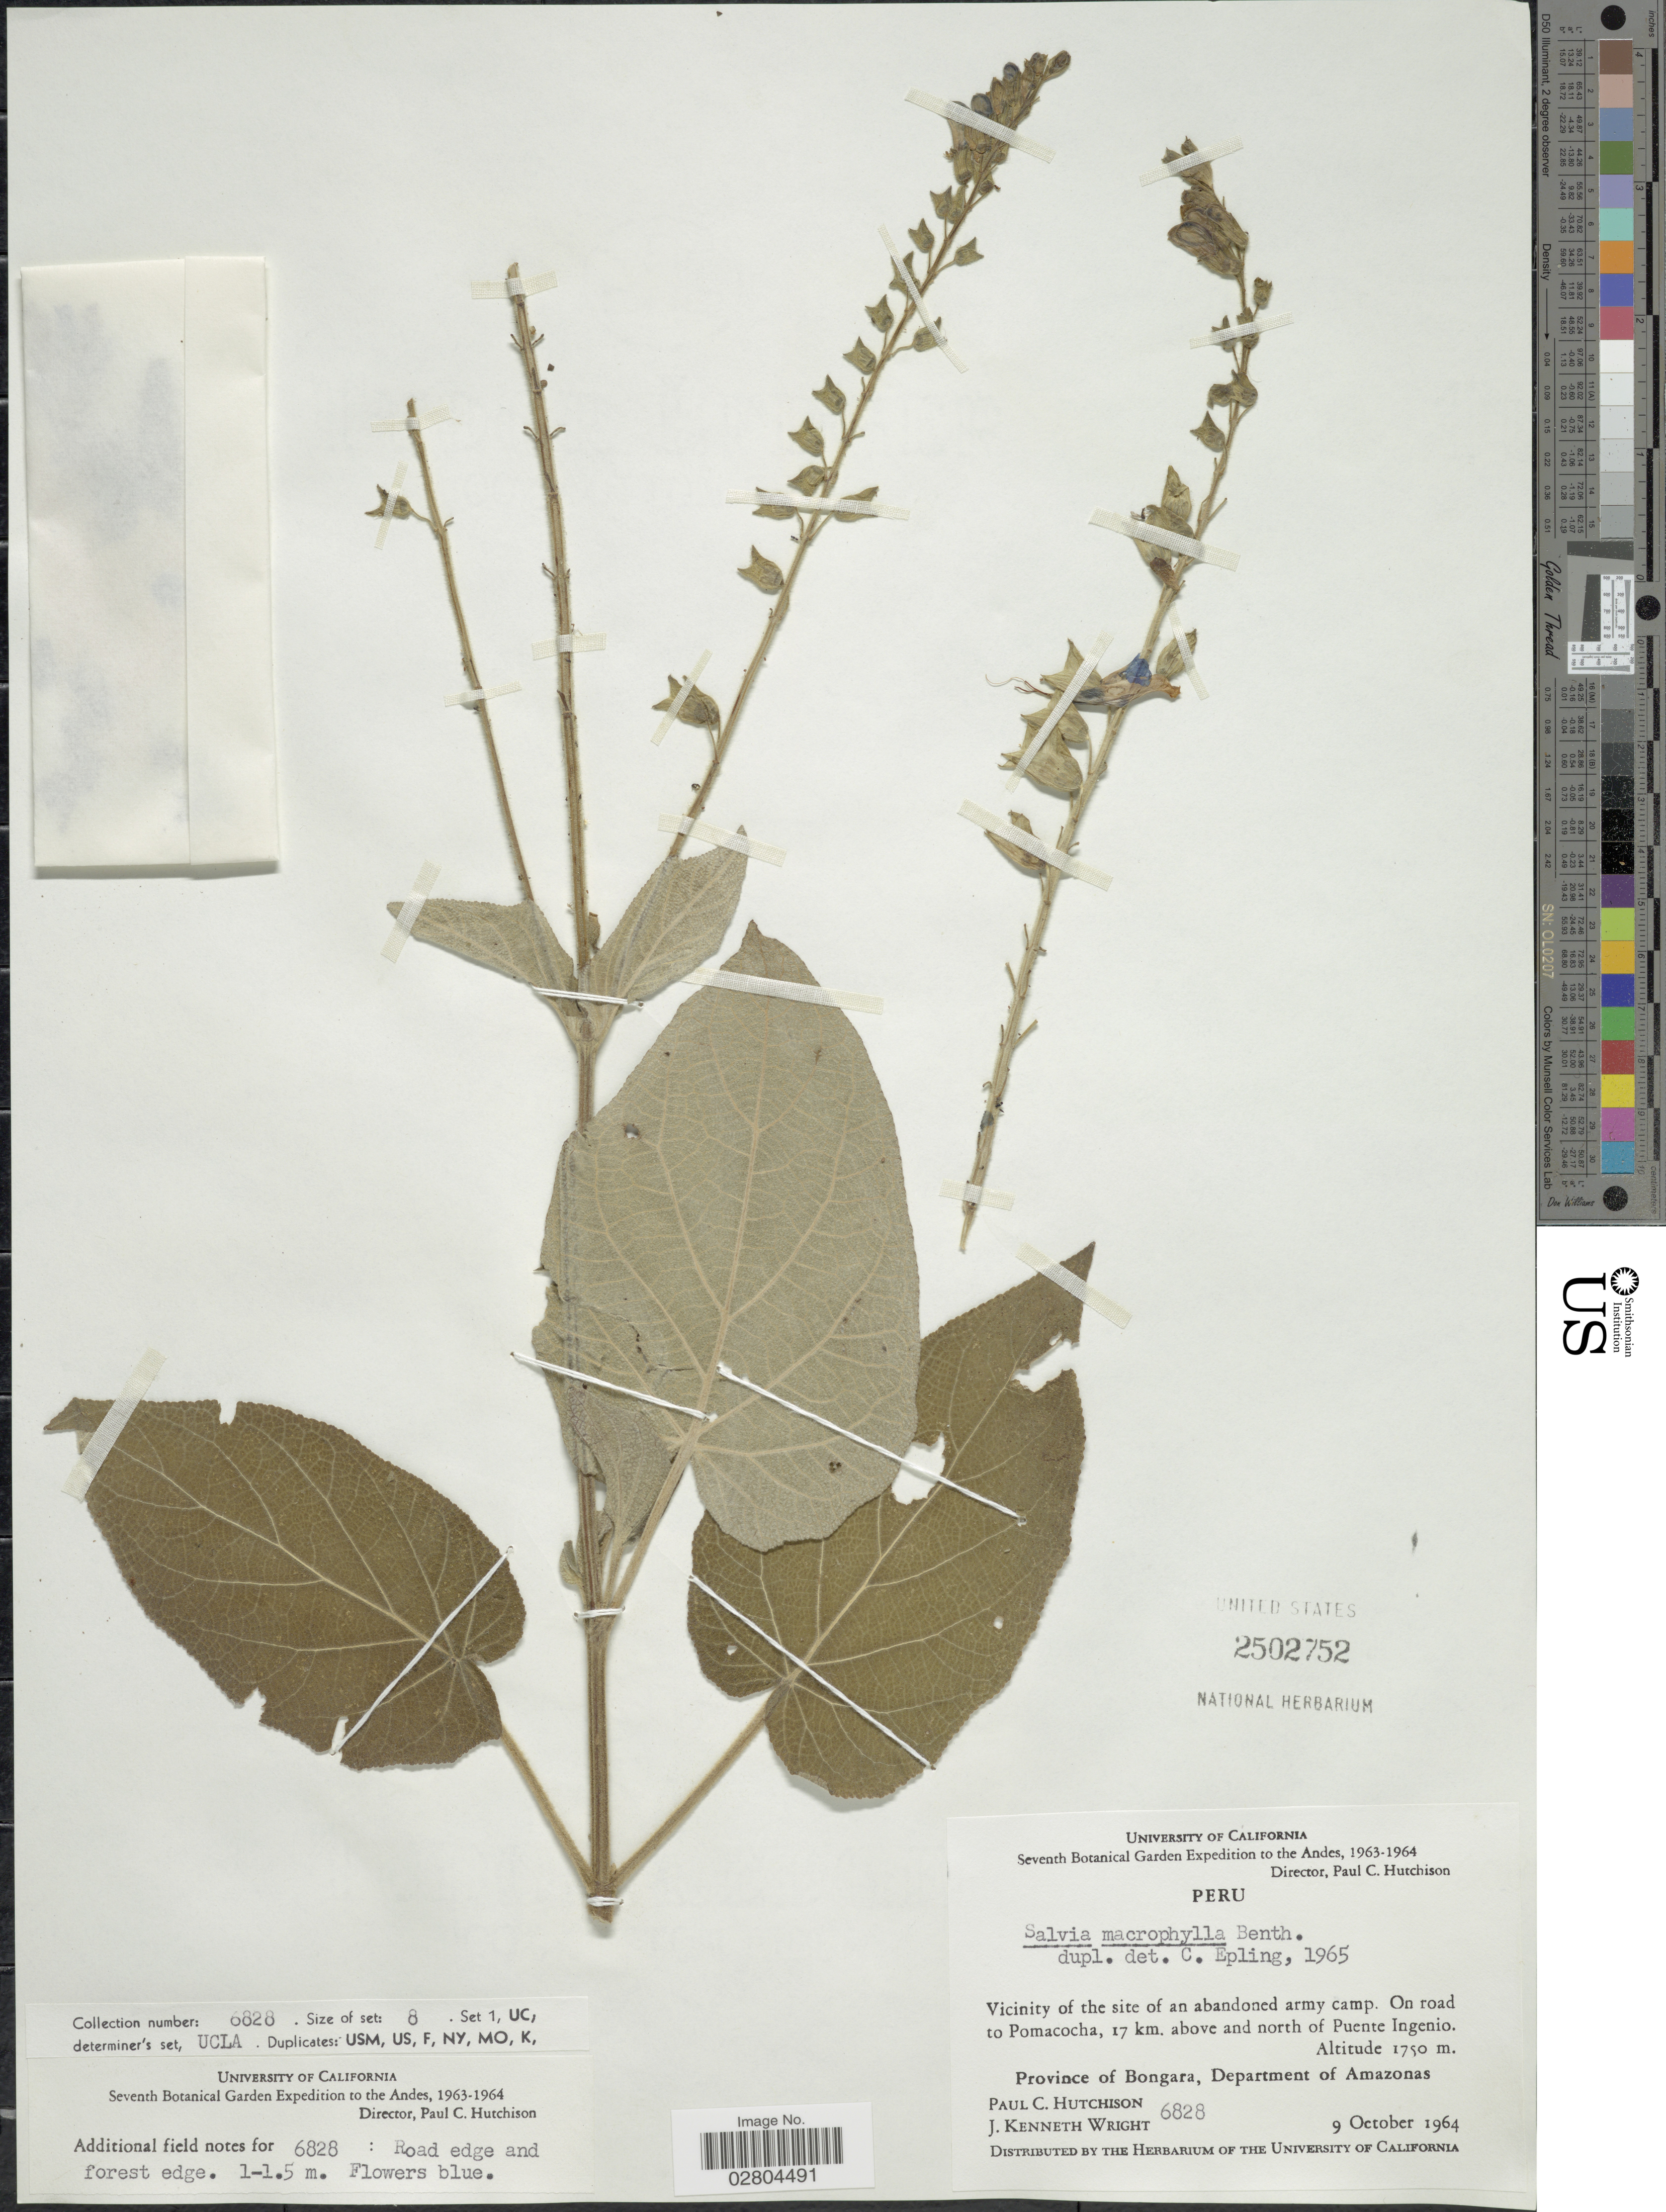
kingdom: Plantae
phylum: Tracheophyta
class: Magnoliopsida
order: Lamiales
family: Lamiaceae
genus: Salvia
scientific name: Salvia macrophylla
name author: Benth.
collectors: P. C. Hutchison & J. K. Wright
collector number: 6828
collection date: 1964-10-09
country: Peru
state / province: Amazonas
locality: Andes. Vicinity of the site of an abandoned army camp. On road to Pomacocha, 17 km. above and north of Puente Ingenio. Province of Bongara, Department of Amazonas.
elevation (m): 1750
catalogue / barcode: US 2502752